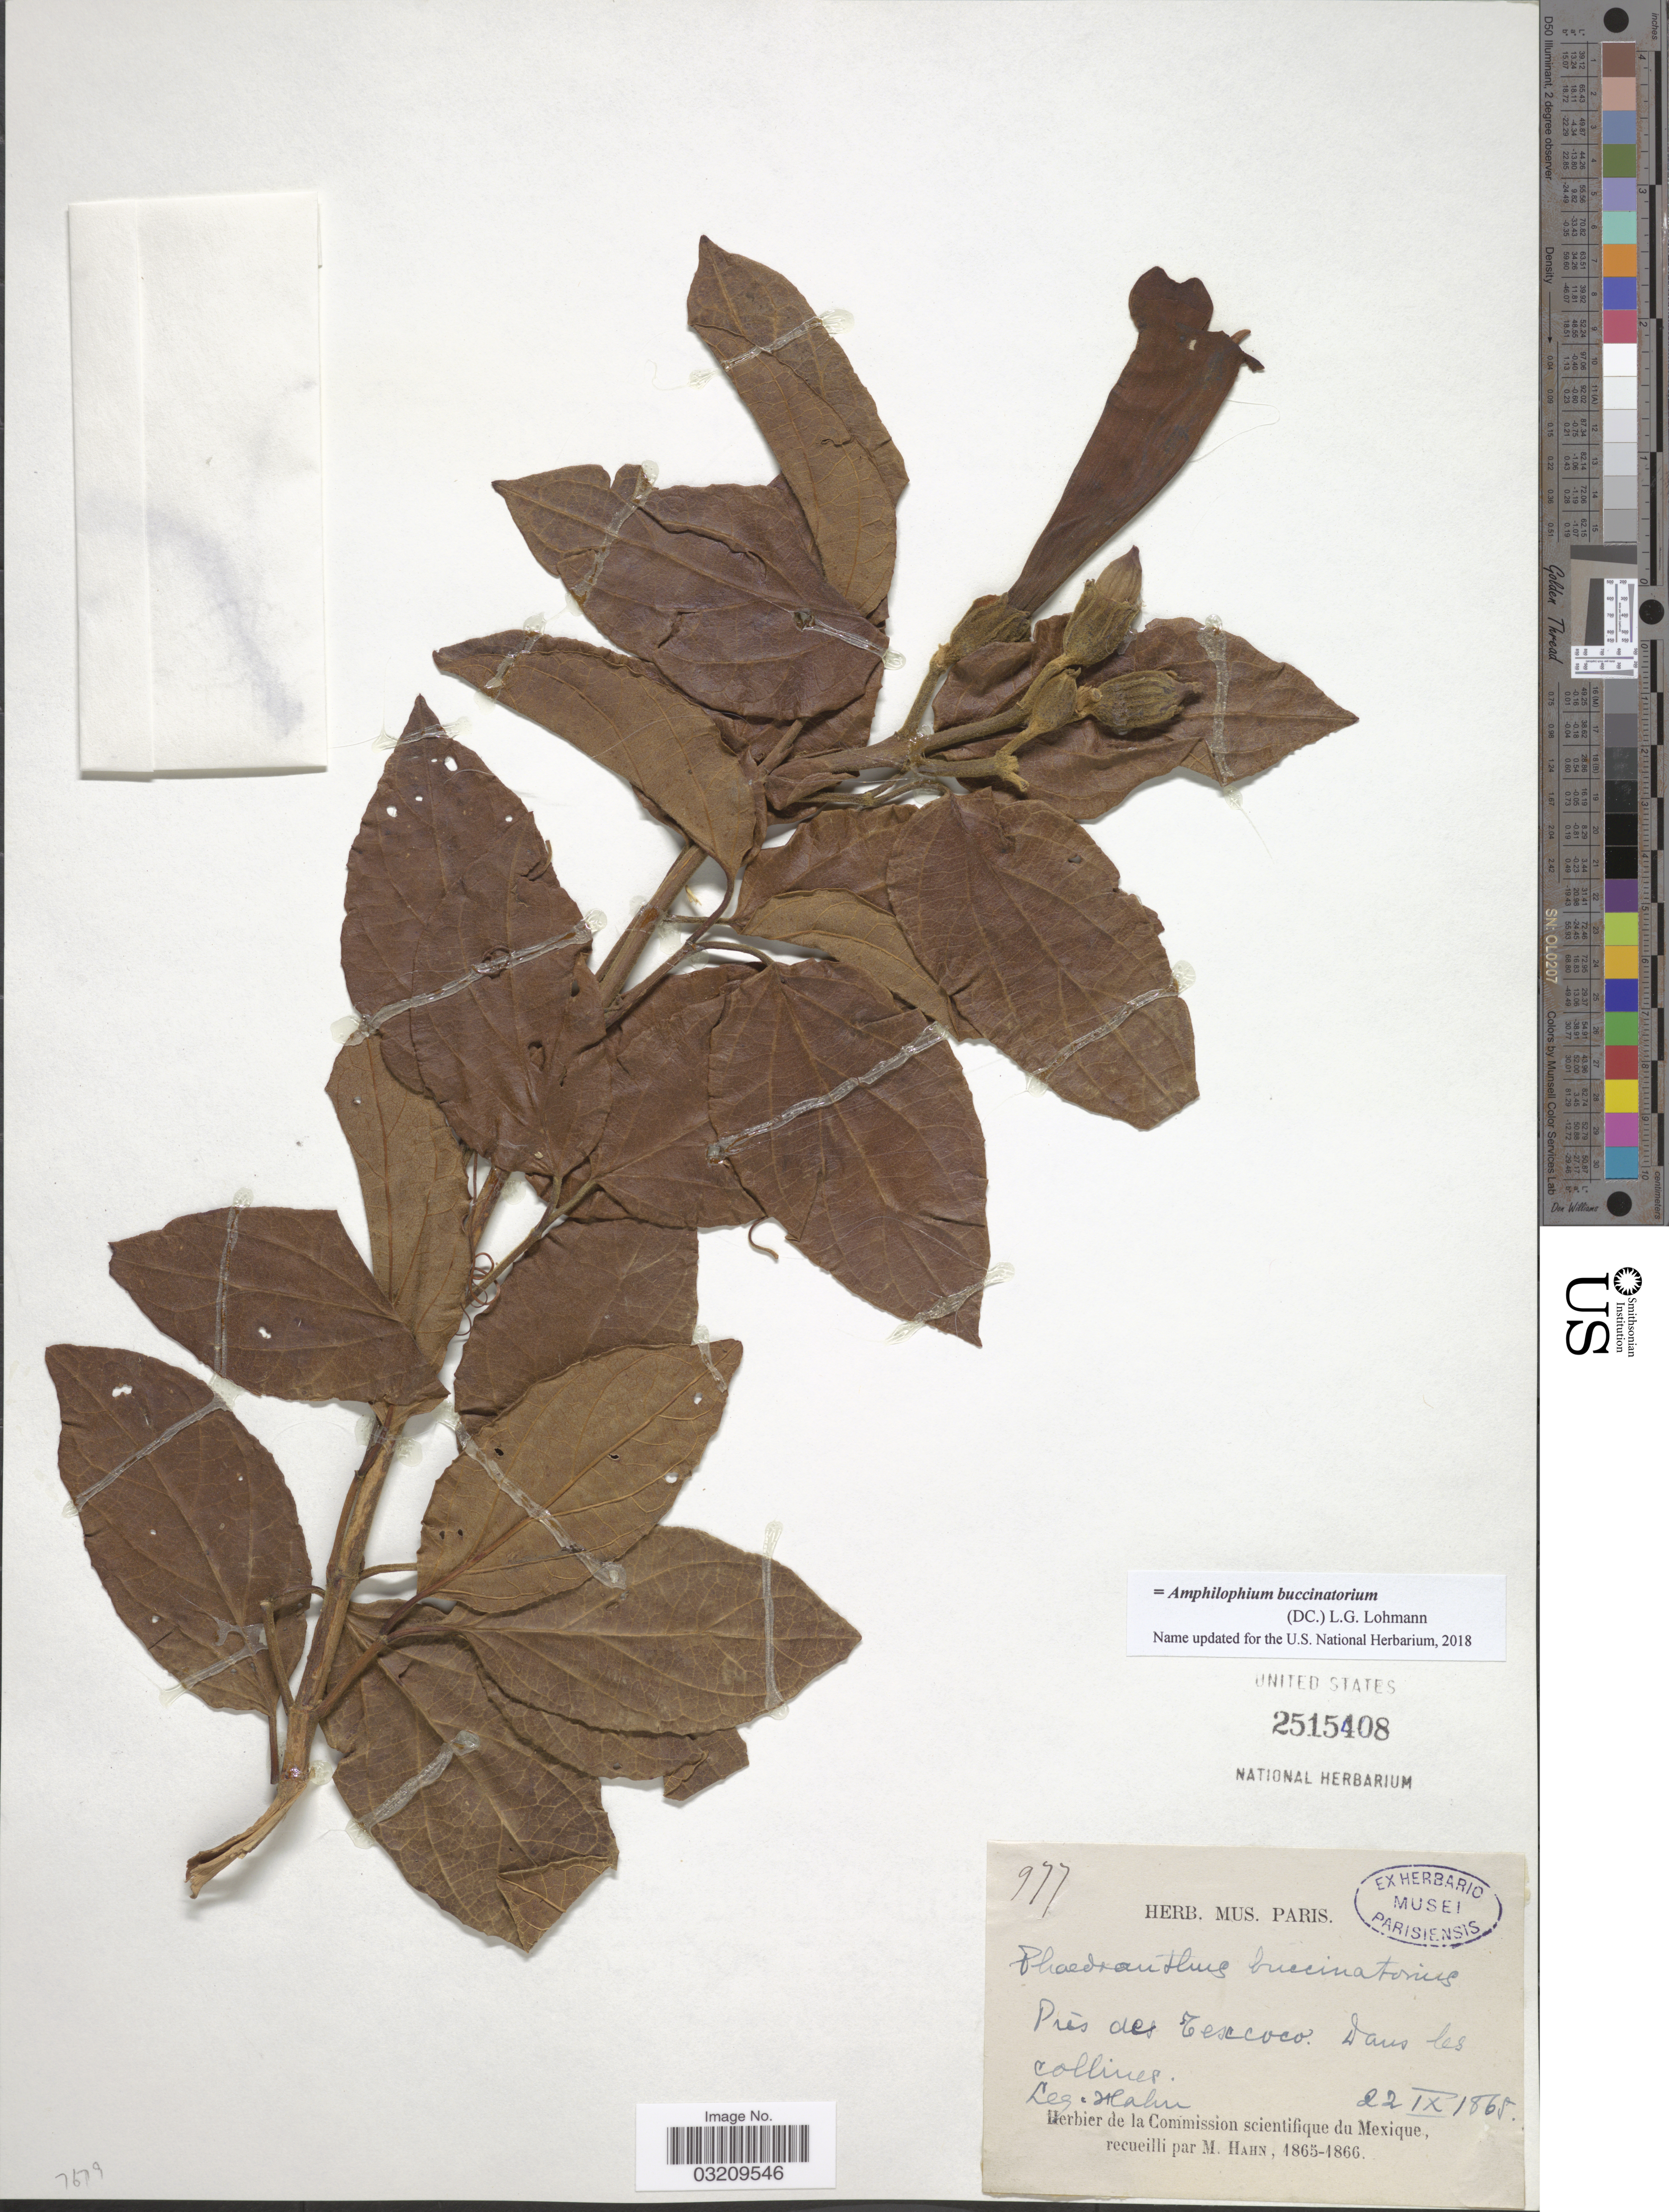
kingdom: Plantae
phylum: Tracheophyta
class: Magnoliopsida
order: Lamiales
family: Bignoniaceae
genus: Amphilophium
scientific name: Amphilophium buccinatorium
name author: (DC.) L.G. Lohmann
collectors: M. Hahn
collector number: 977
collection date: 1865-09-22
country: Mexico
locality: Prés de Texcoco dans les collines.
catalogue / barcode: US 2515408